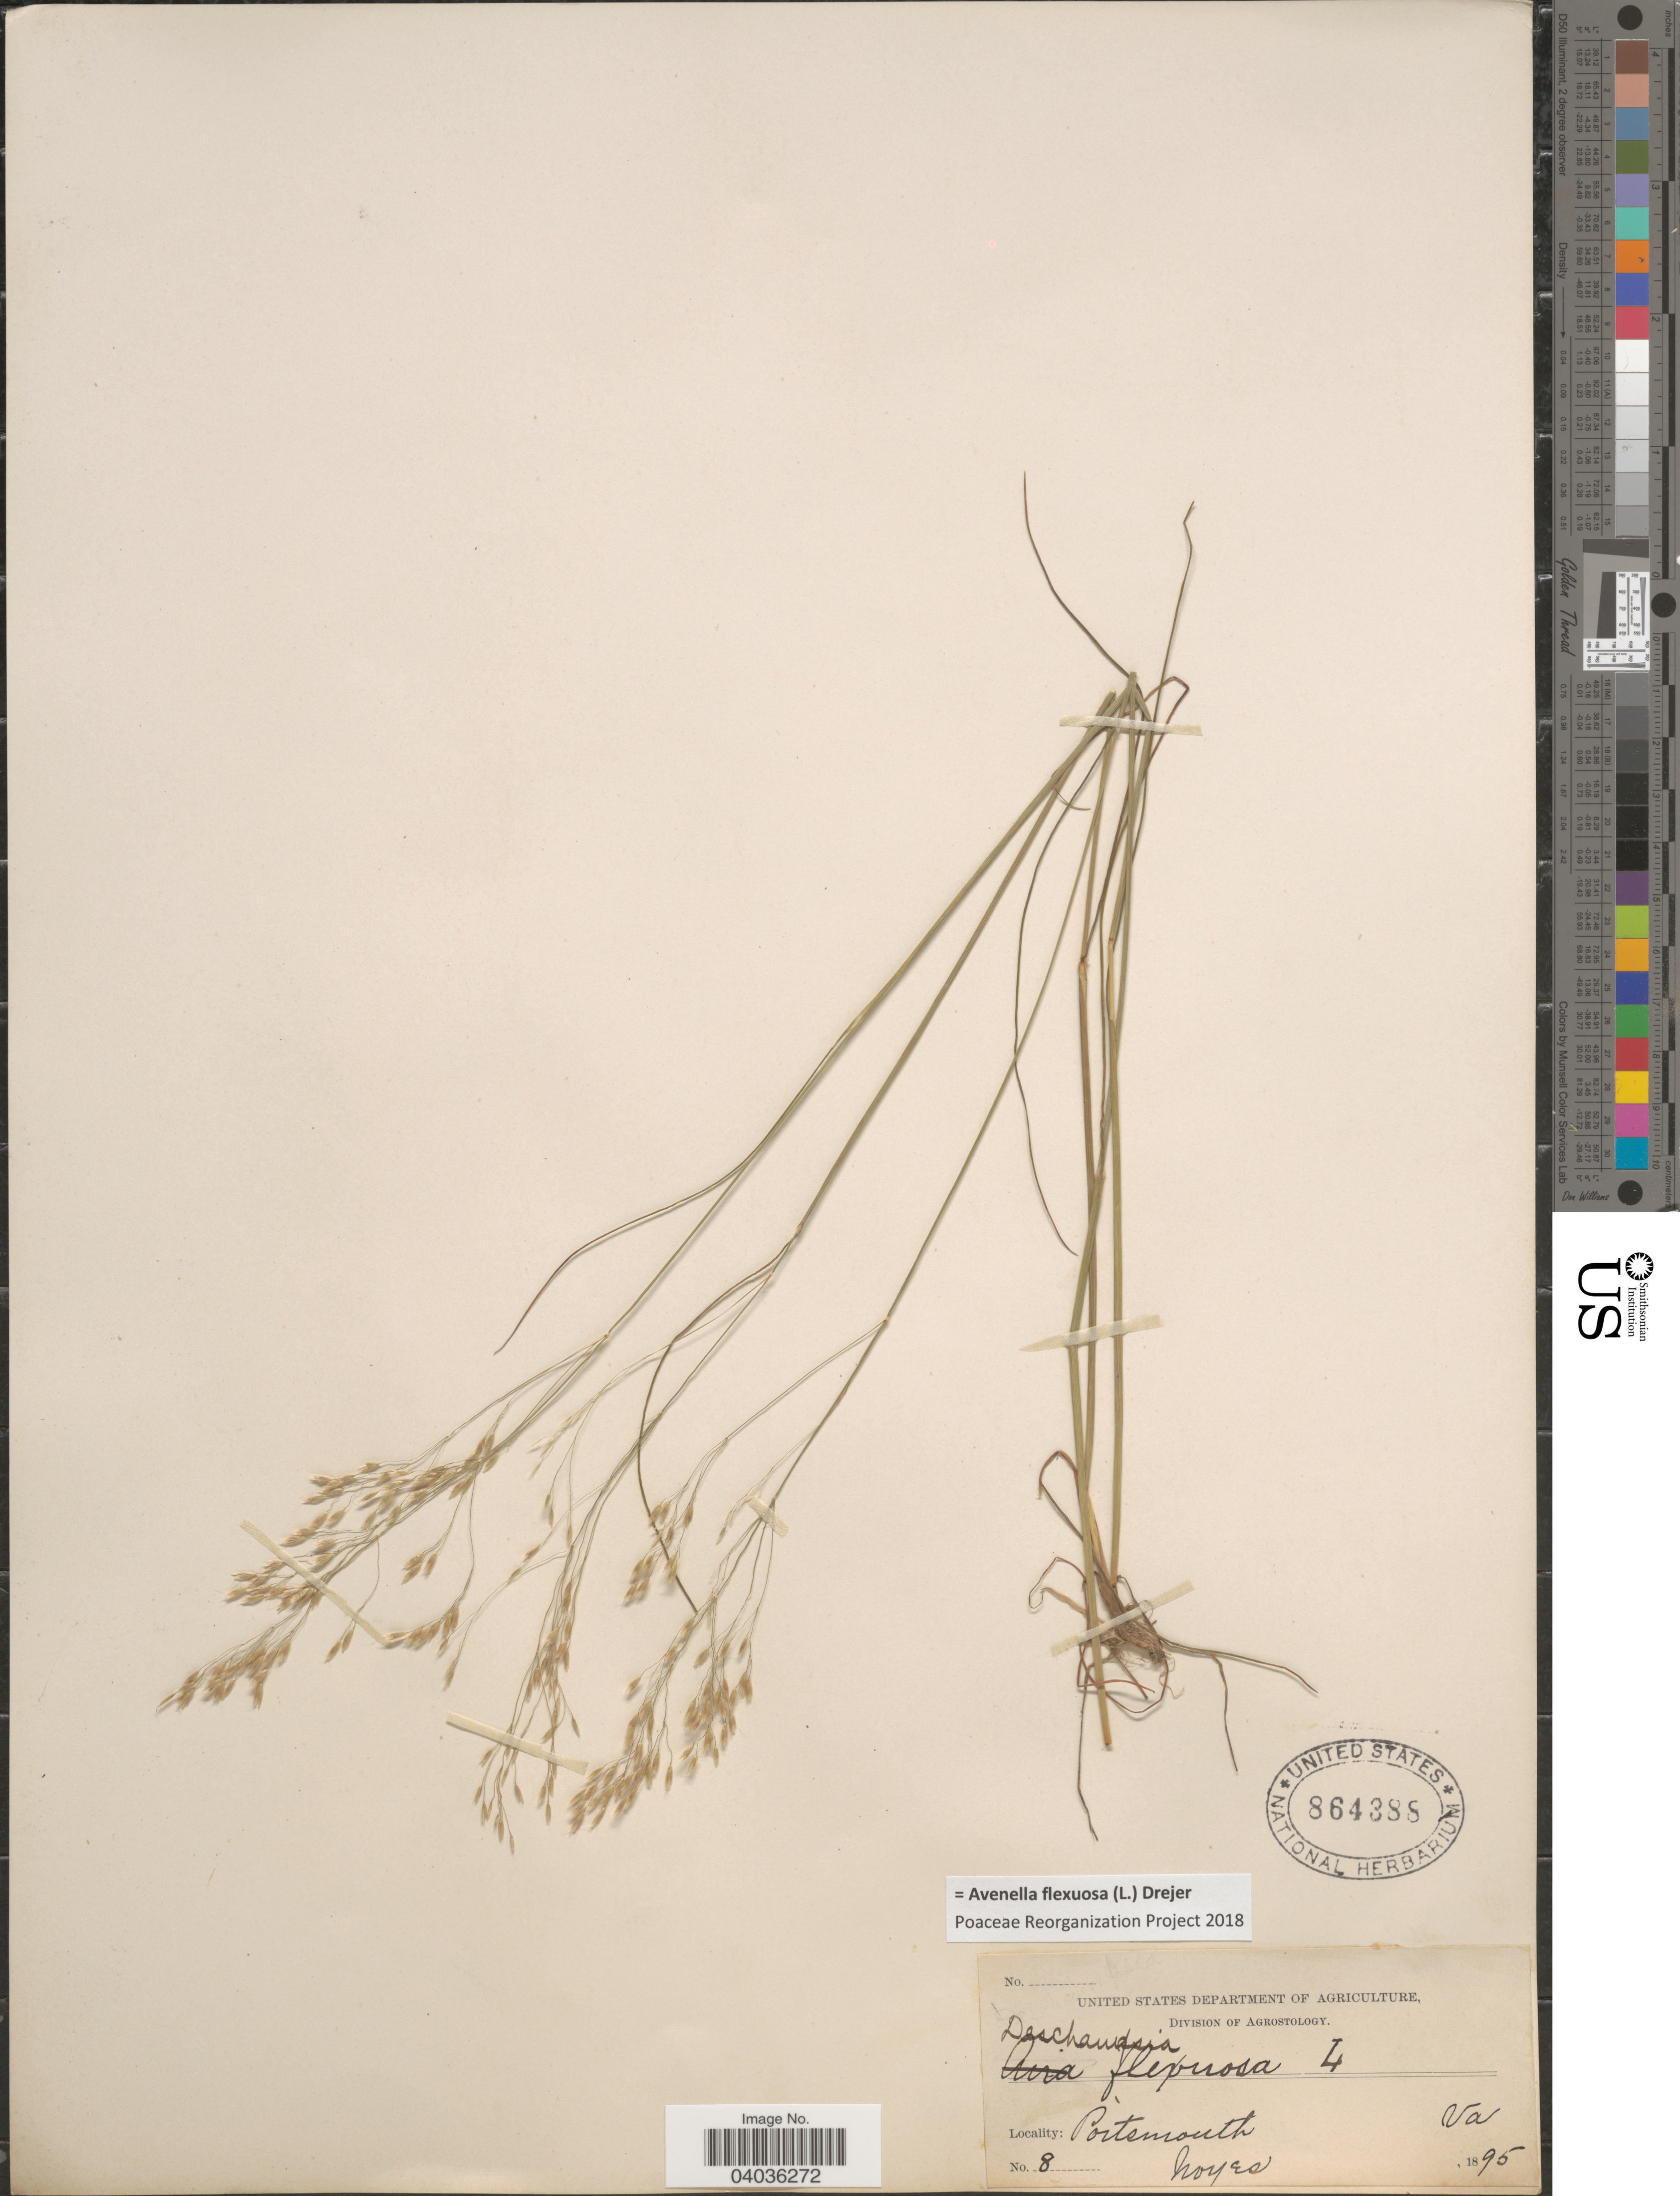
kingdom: Plantae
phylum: Tracheophyta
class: Liliopsida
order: Poales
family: Poaceae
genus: Avenella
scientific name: Avenella flexuosa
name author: (L.) Drejer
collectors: Noyes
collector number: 8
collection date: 1895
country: United States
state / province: Virginia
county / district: City of Portsmouth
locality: Portsmouth.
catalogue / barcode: US 864388